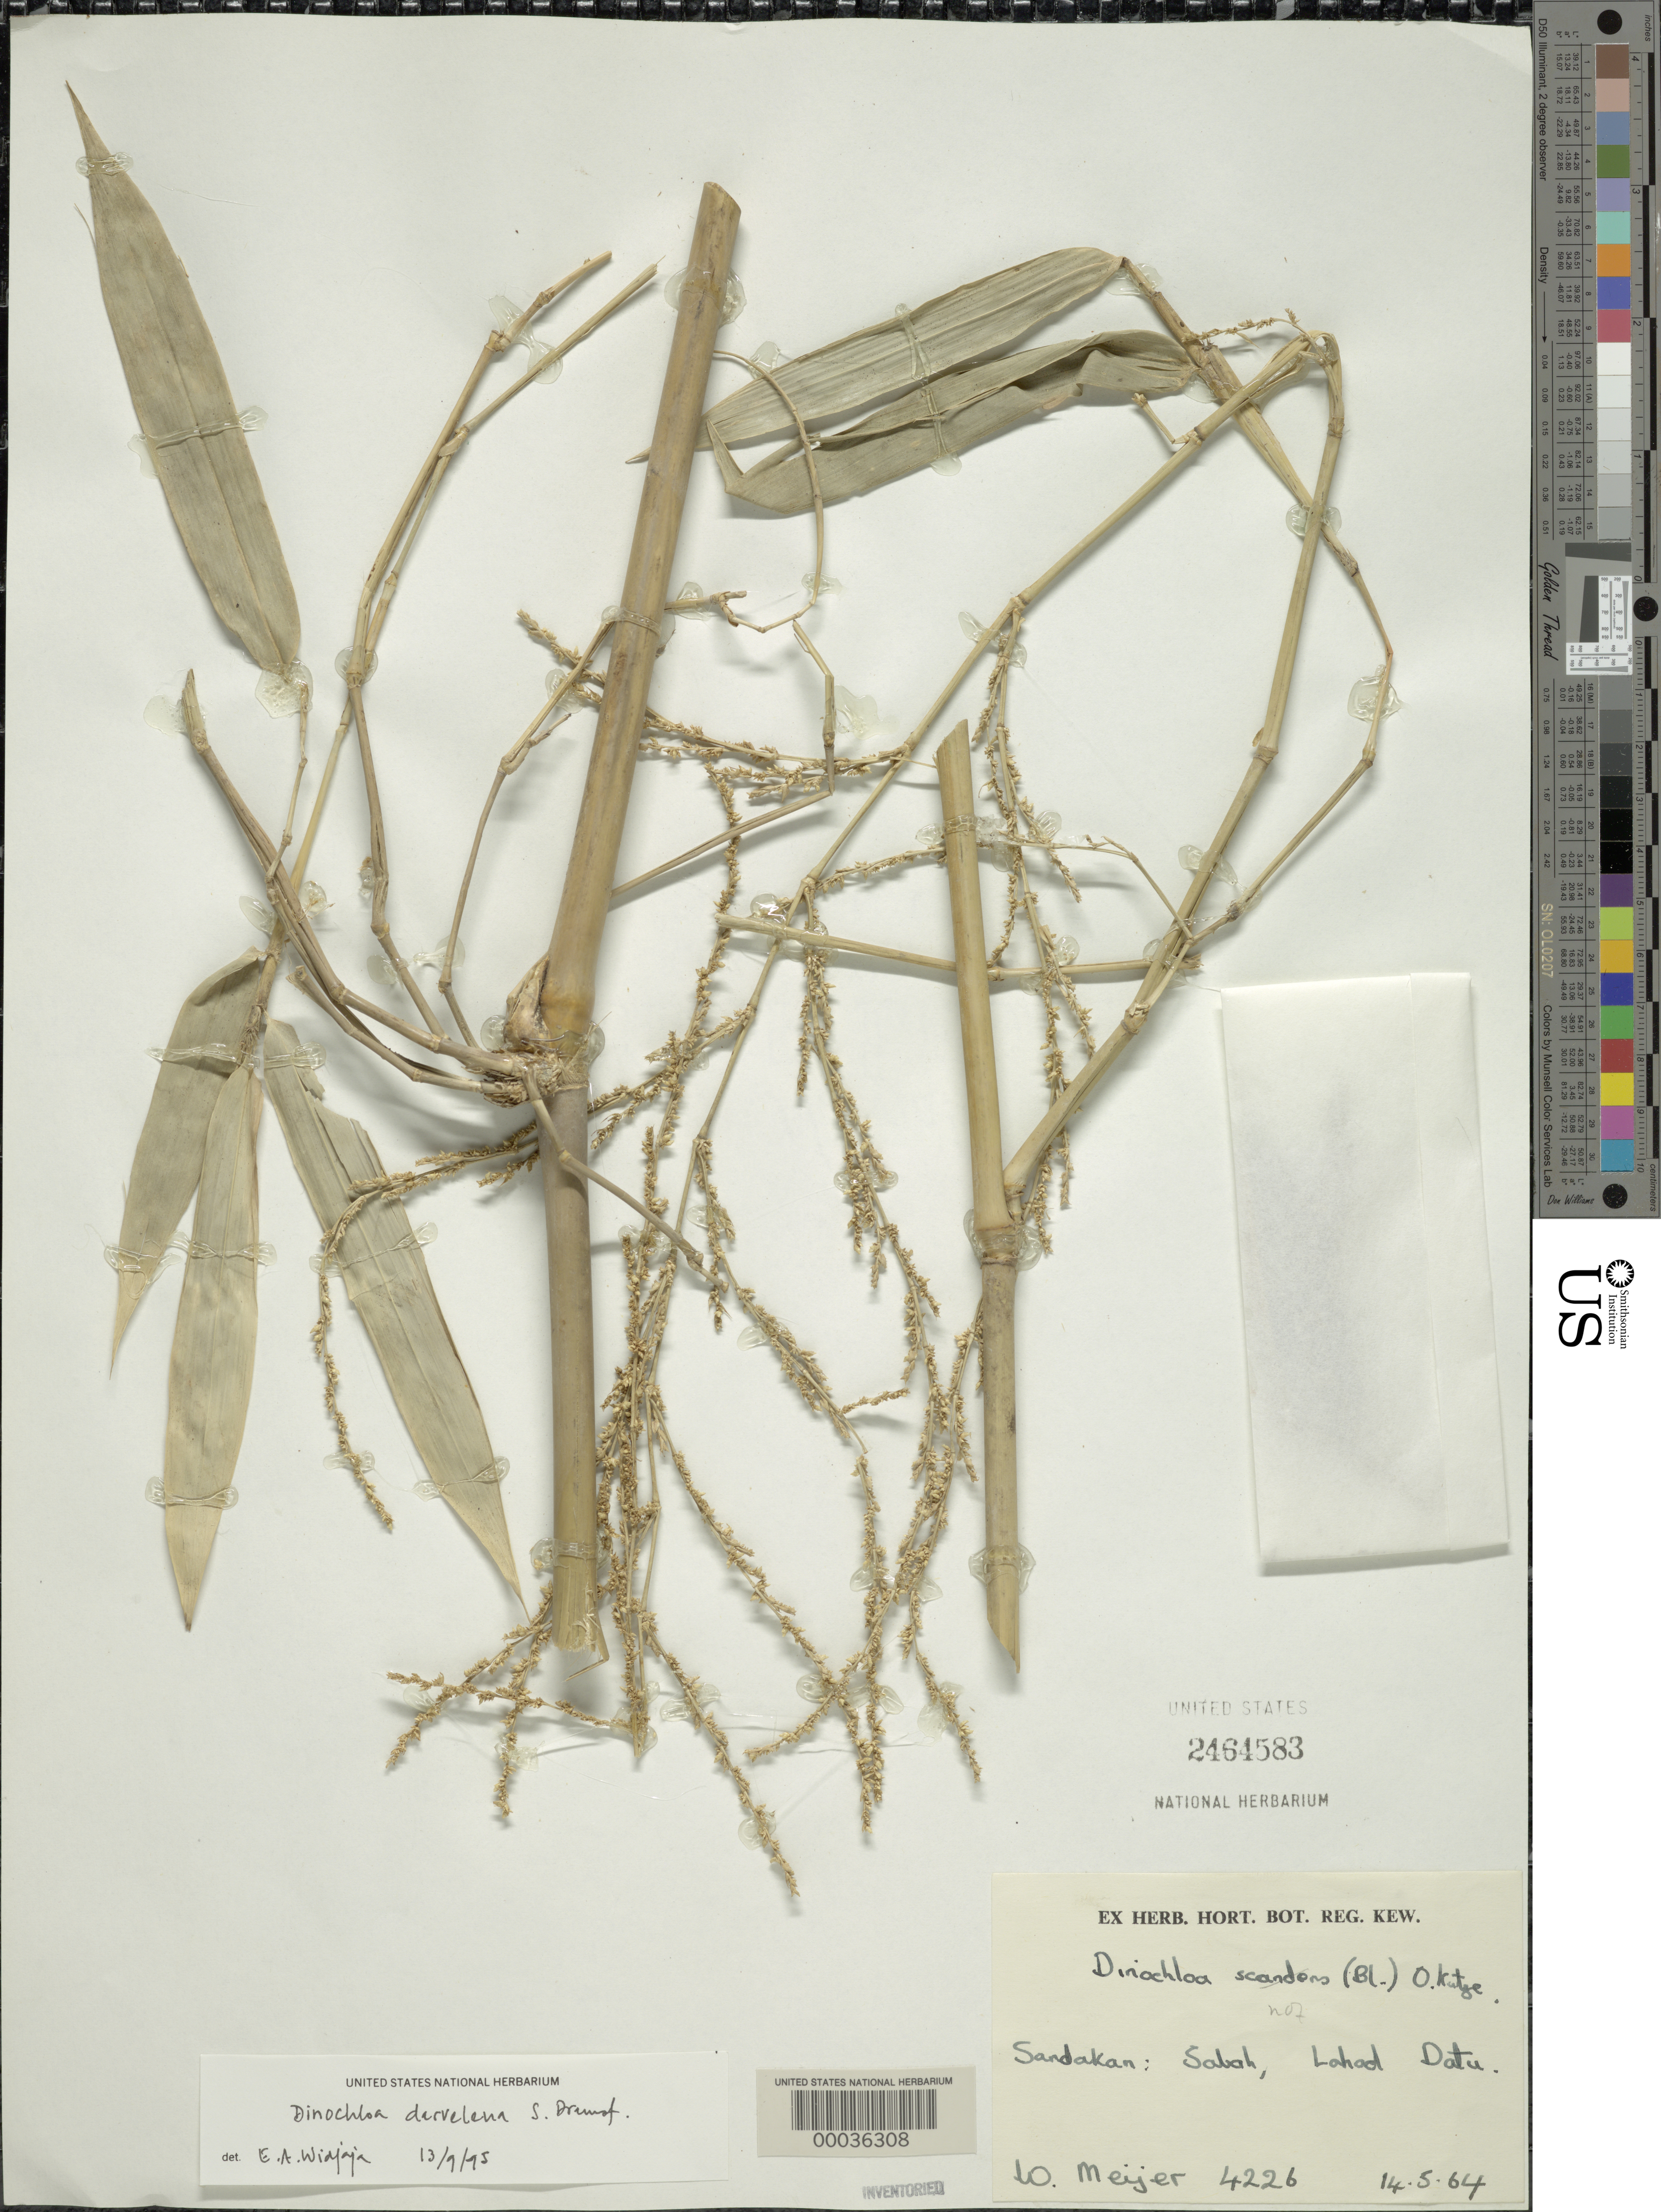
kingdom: Plantae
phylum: Tracheophyta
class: Liliopsida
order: Poales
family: Poaceae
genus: Dinochloa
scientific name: Dinochloa darvelena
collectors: W. Meijer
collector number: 4226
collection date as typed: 14 May 1964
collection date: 1964-05-14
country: Malaysia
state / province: Sabah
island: Borneo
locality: Sandakan, lahad datu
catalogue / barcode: US 2464583